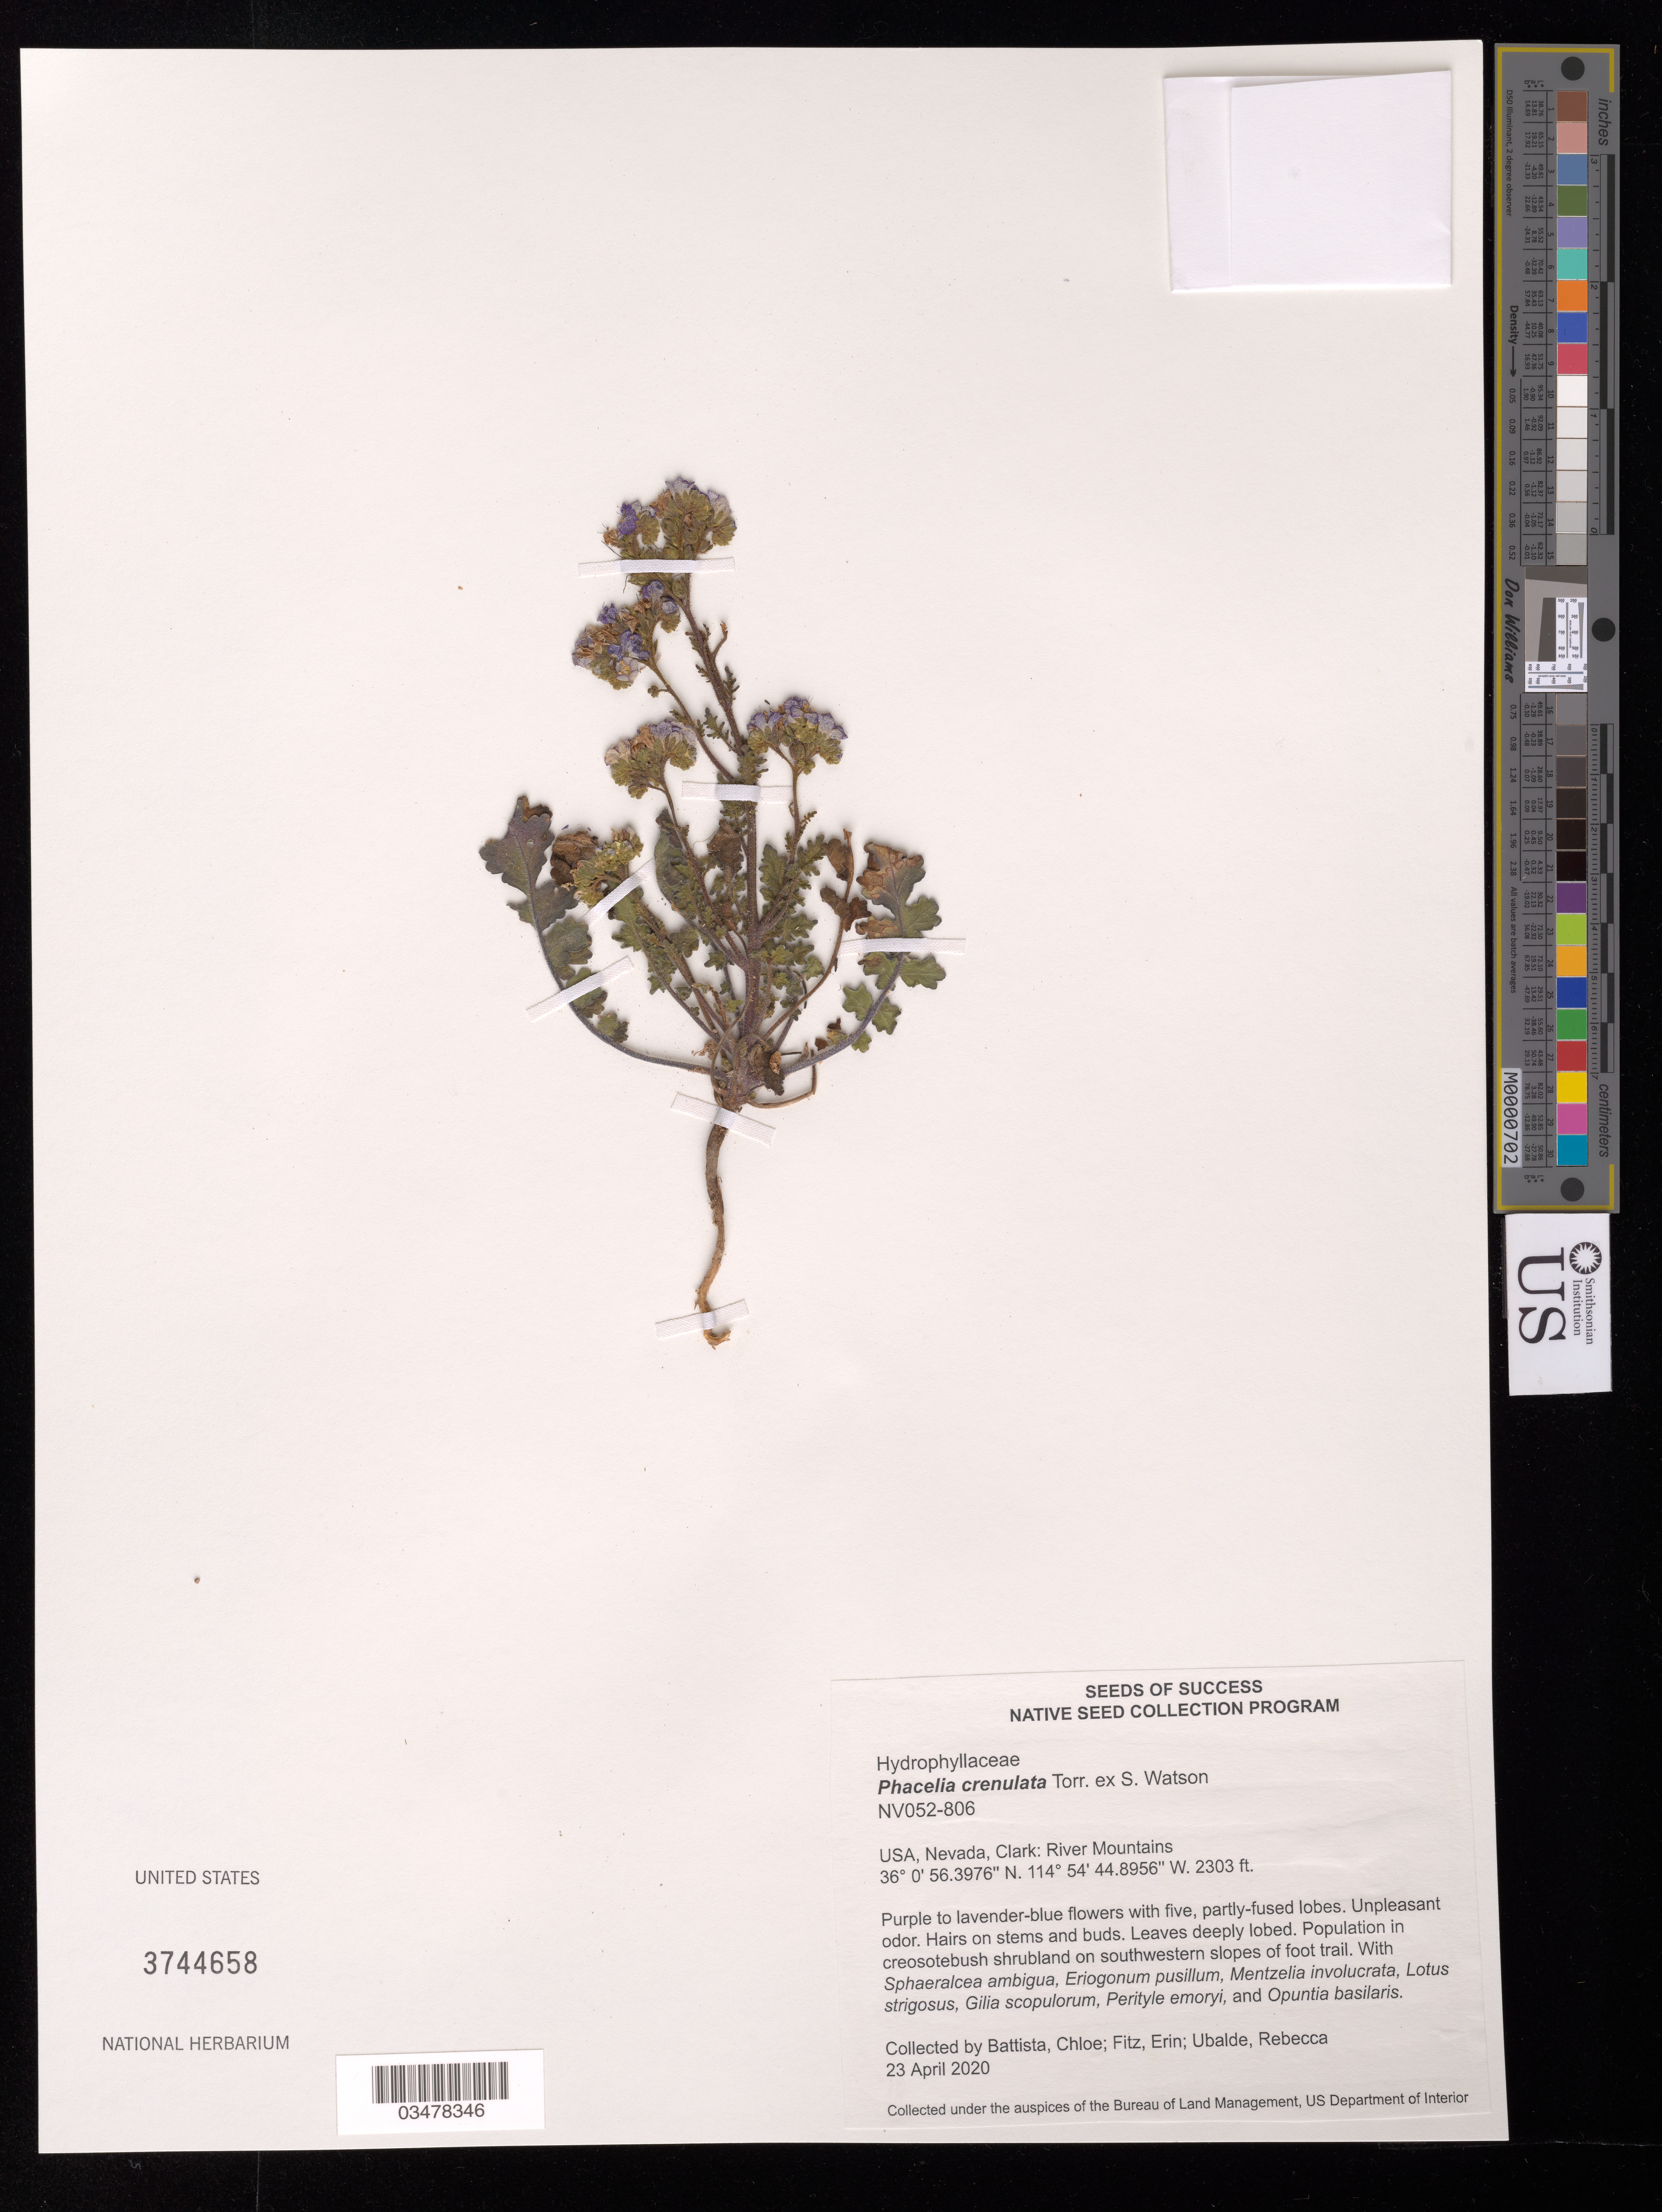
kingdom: Plantae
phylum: Tracheophyta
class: Magnoliopsida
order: Boraginales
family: Hydrophyllaceae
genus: Phacelia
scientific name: Phacelia crenulata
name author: Torr. ex S. Watson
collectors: C. Battista, E. Fitz & R. Ubalde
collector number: NV052-806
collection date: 2020-04-23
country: United States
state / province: Nevada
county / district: Clark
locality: River Mountains.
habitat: Creosotebush shrubland. With Perityle emoryi, Lotus strigosus, Opuntia basilaris, etc.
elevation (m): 702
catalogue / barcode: US 3744658